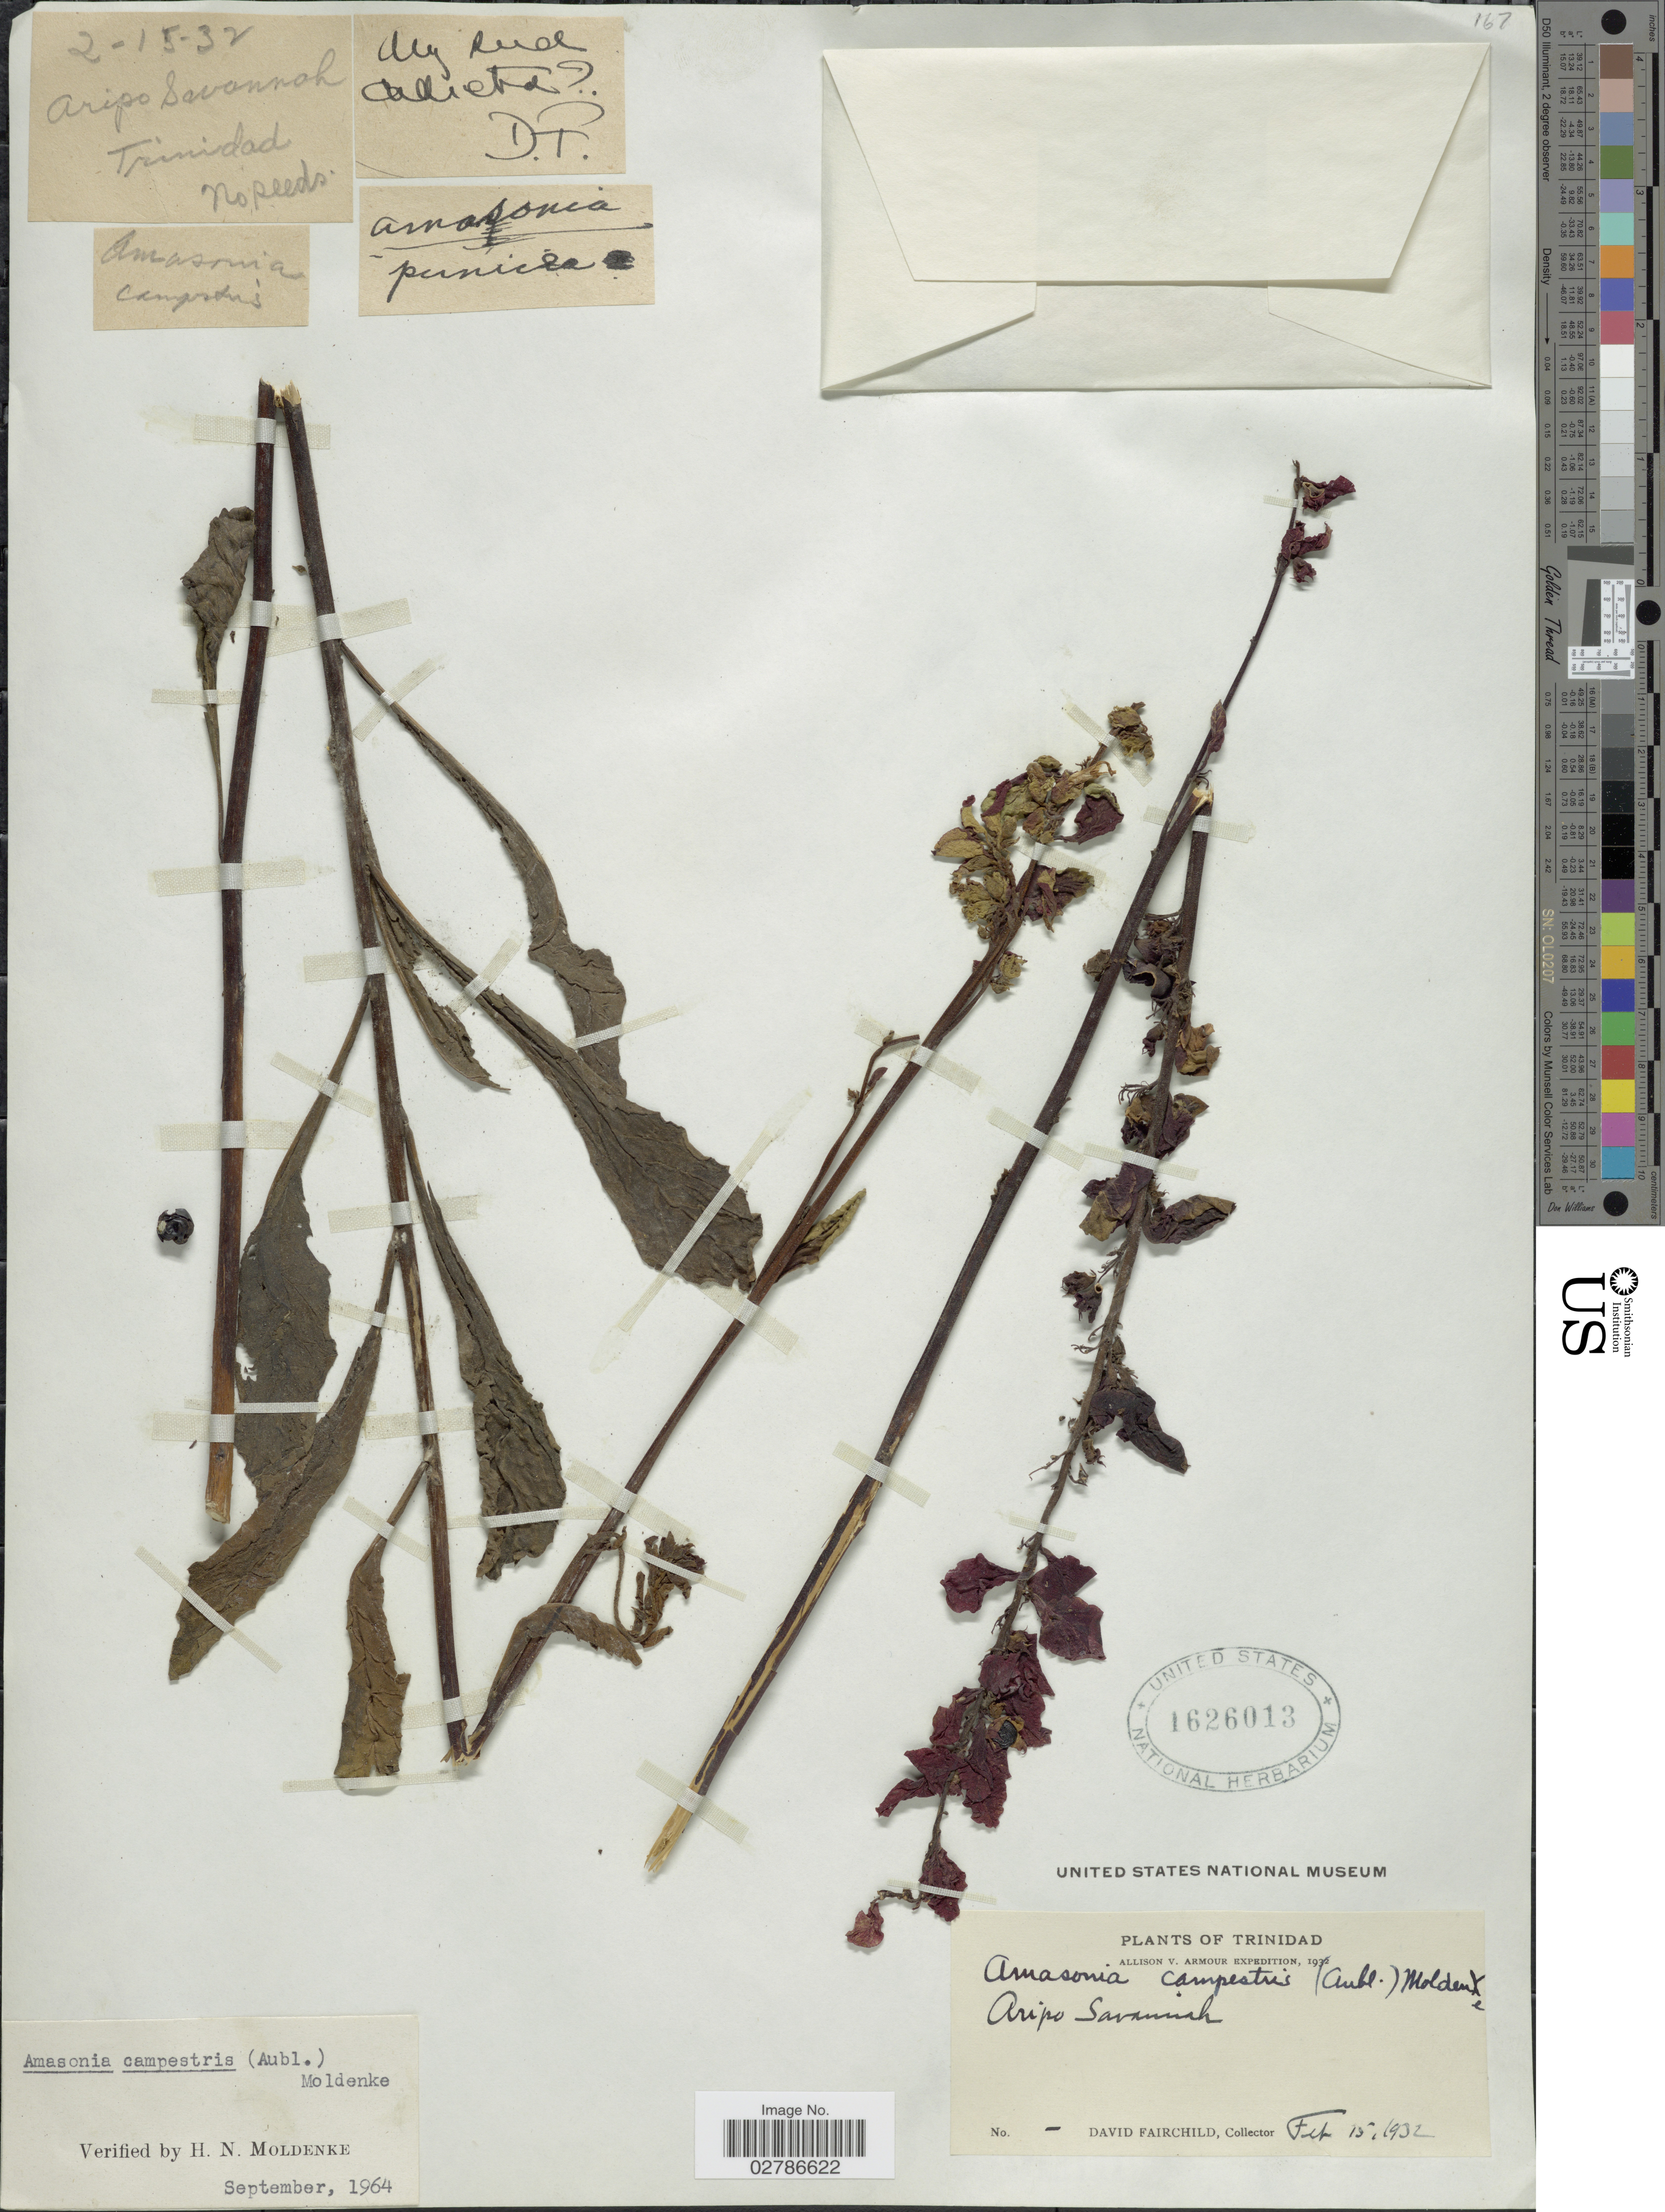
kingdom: Plantae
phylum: Tracheophyta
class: Magnoliopsida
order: Lamiales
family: Lamiaceae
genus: Amasonia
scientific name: Amasonia campestris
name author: (Aubl.) Moldenke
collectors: D. Fairchild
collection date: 1932-02-15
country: Trinidad and Tobago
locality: Trinidad. Aripo Savannah.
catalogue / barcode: US 1626013